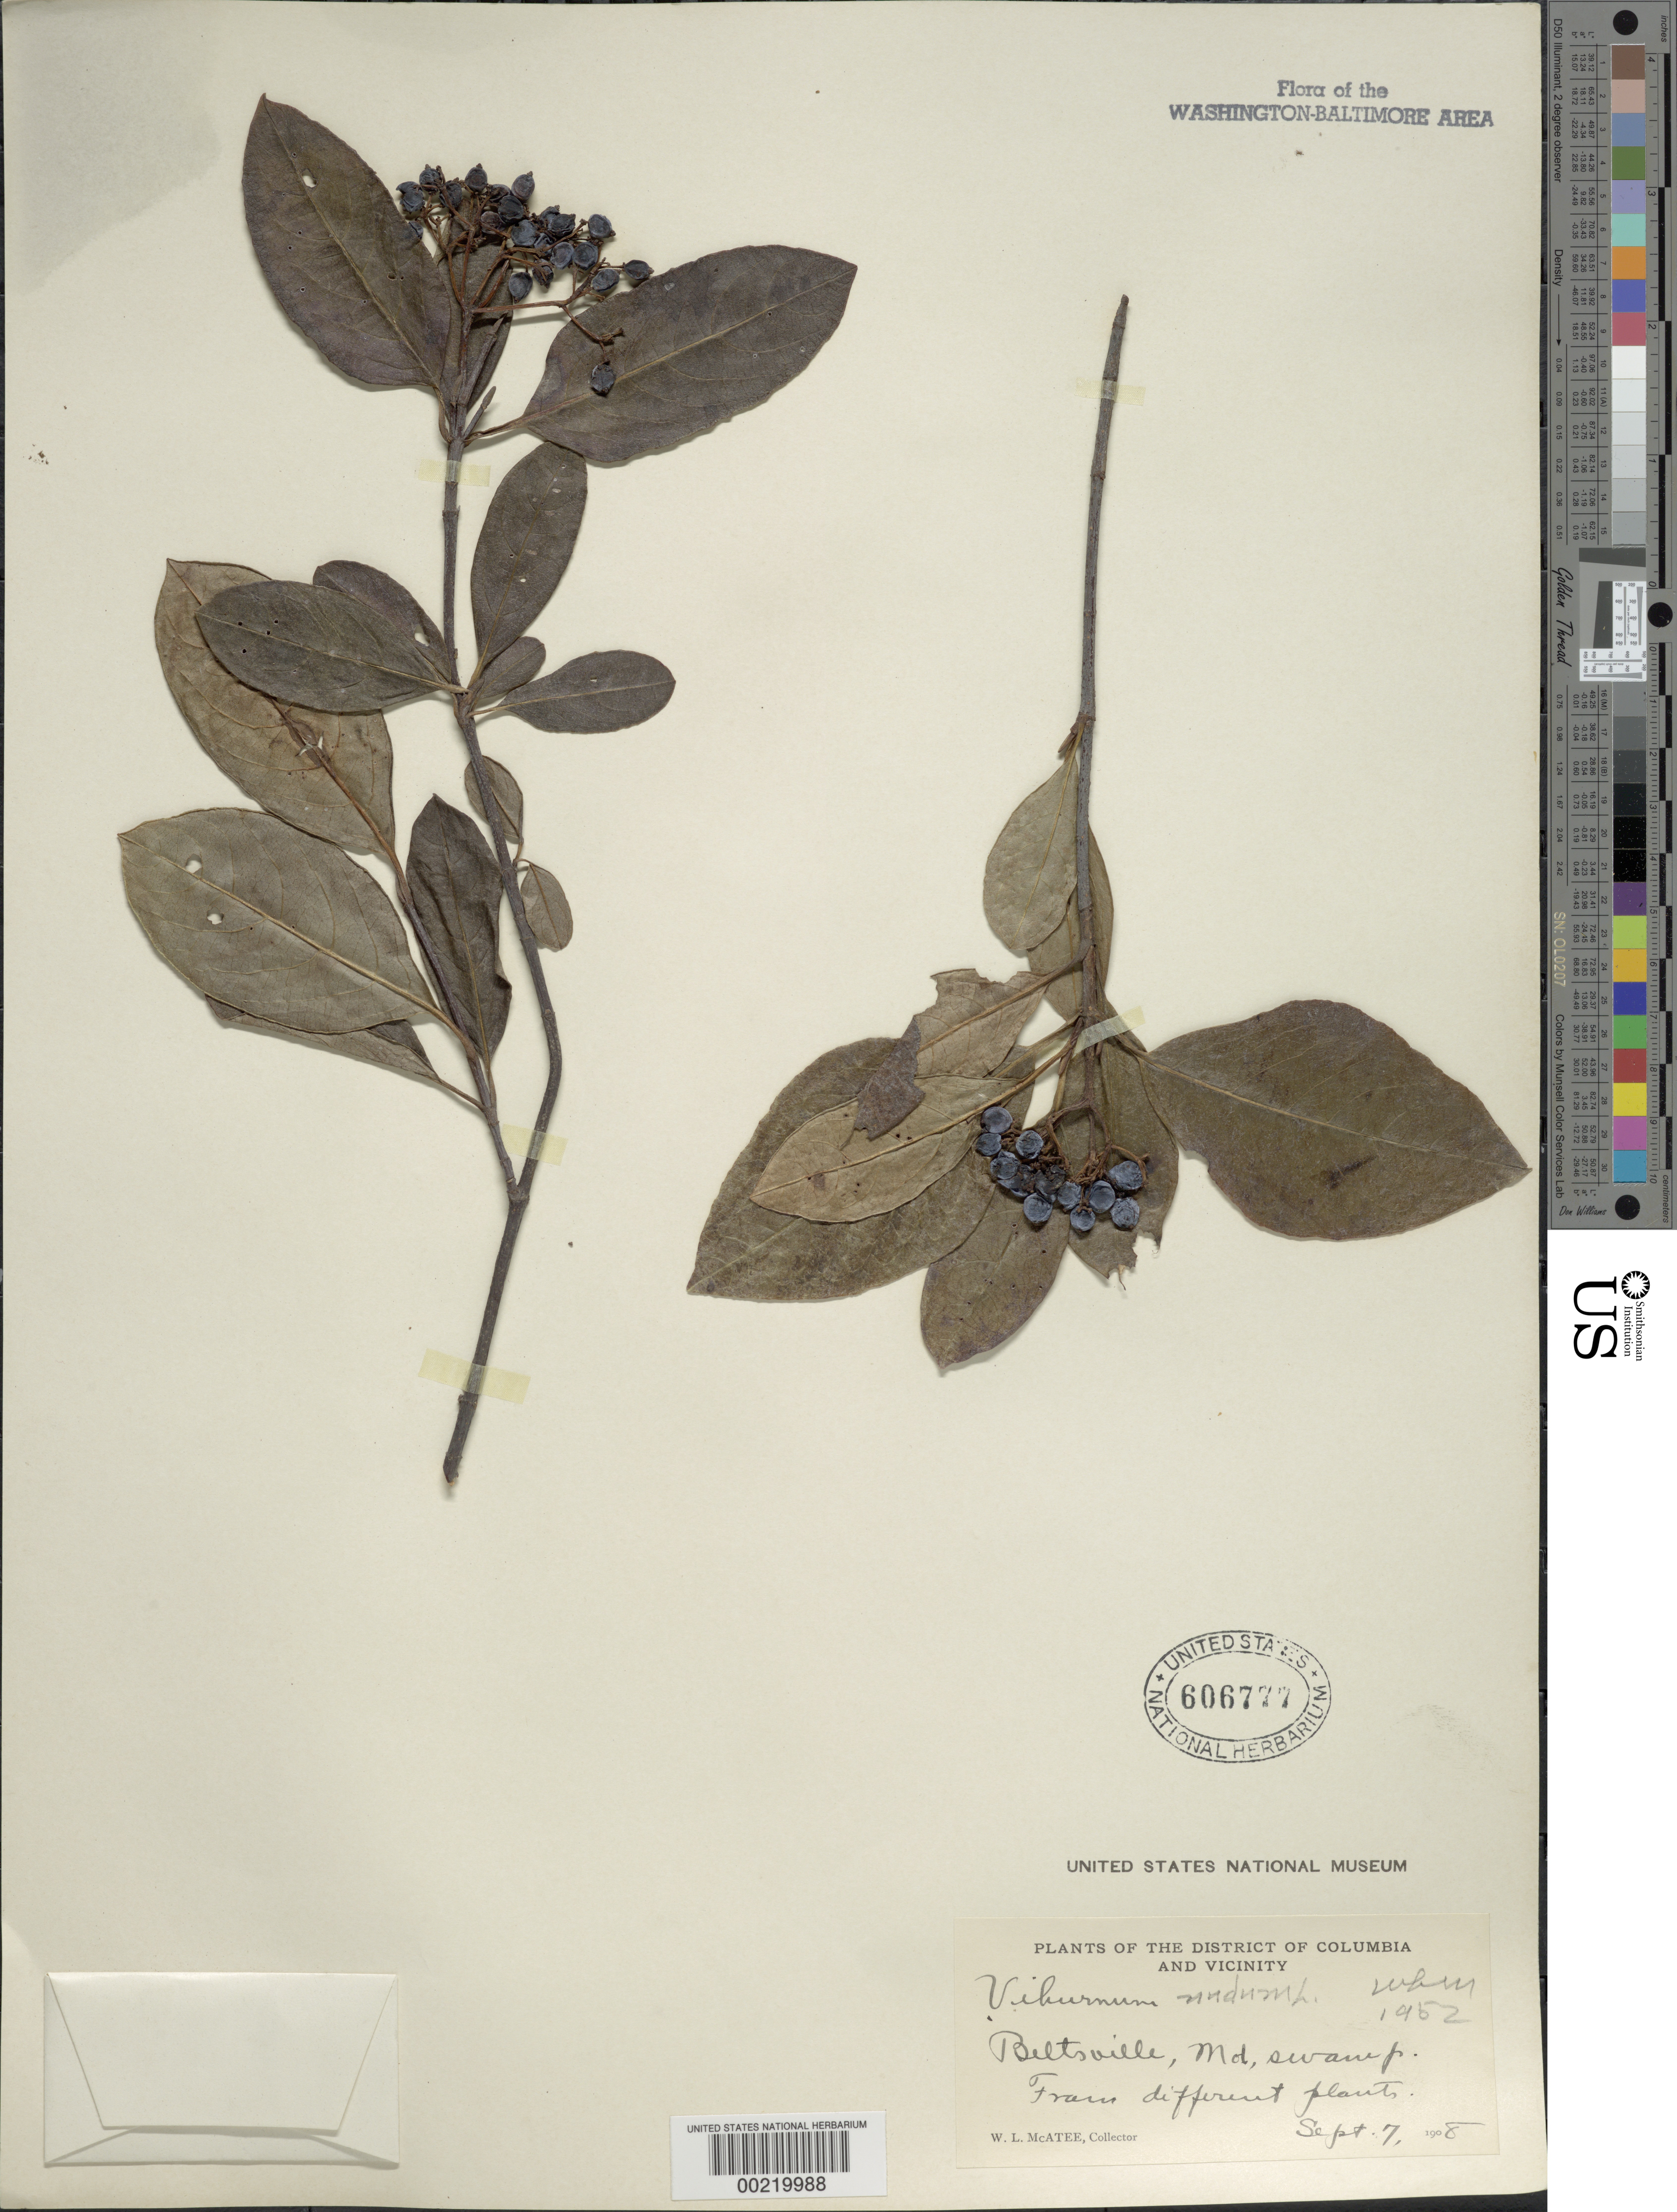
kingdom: Plantae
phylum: Tracheophyta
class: Magnoliopsida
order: Dipsacales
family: Viburnaceae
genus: Viburnum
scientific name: Viburnum nudum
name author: L.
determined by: McAtee, W. L.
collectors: W. McAtee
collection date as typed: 07 Sep 1908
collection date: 1908-09-07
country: United States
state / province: Maryland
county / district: Prince George's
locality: Beltsville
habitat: Swamp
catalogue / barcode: US 606777